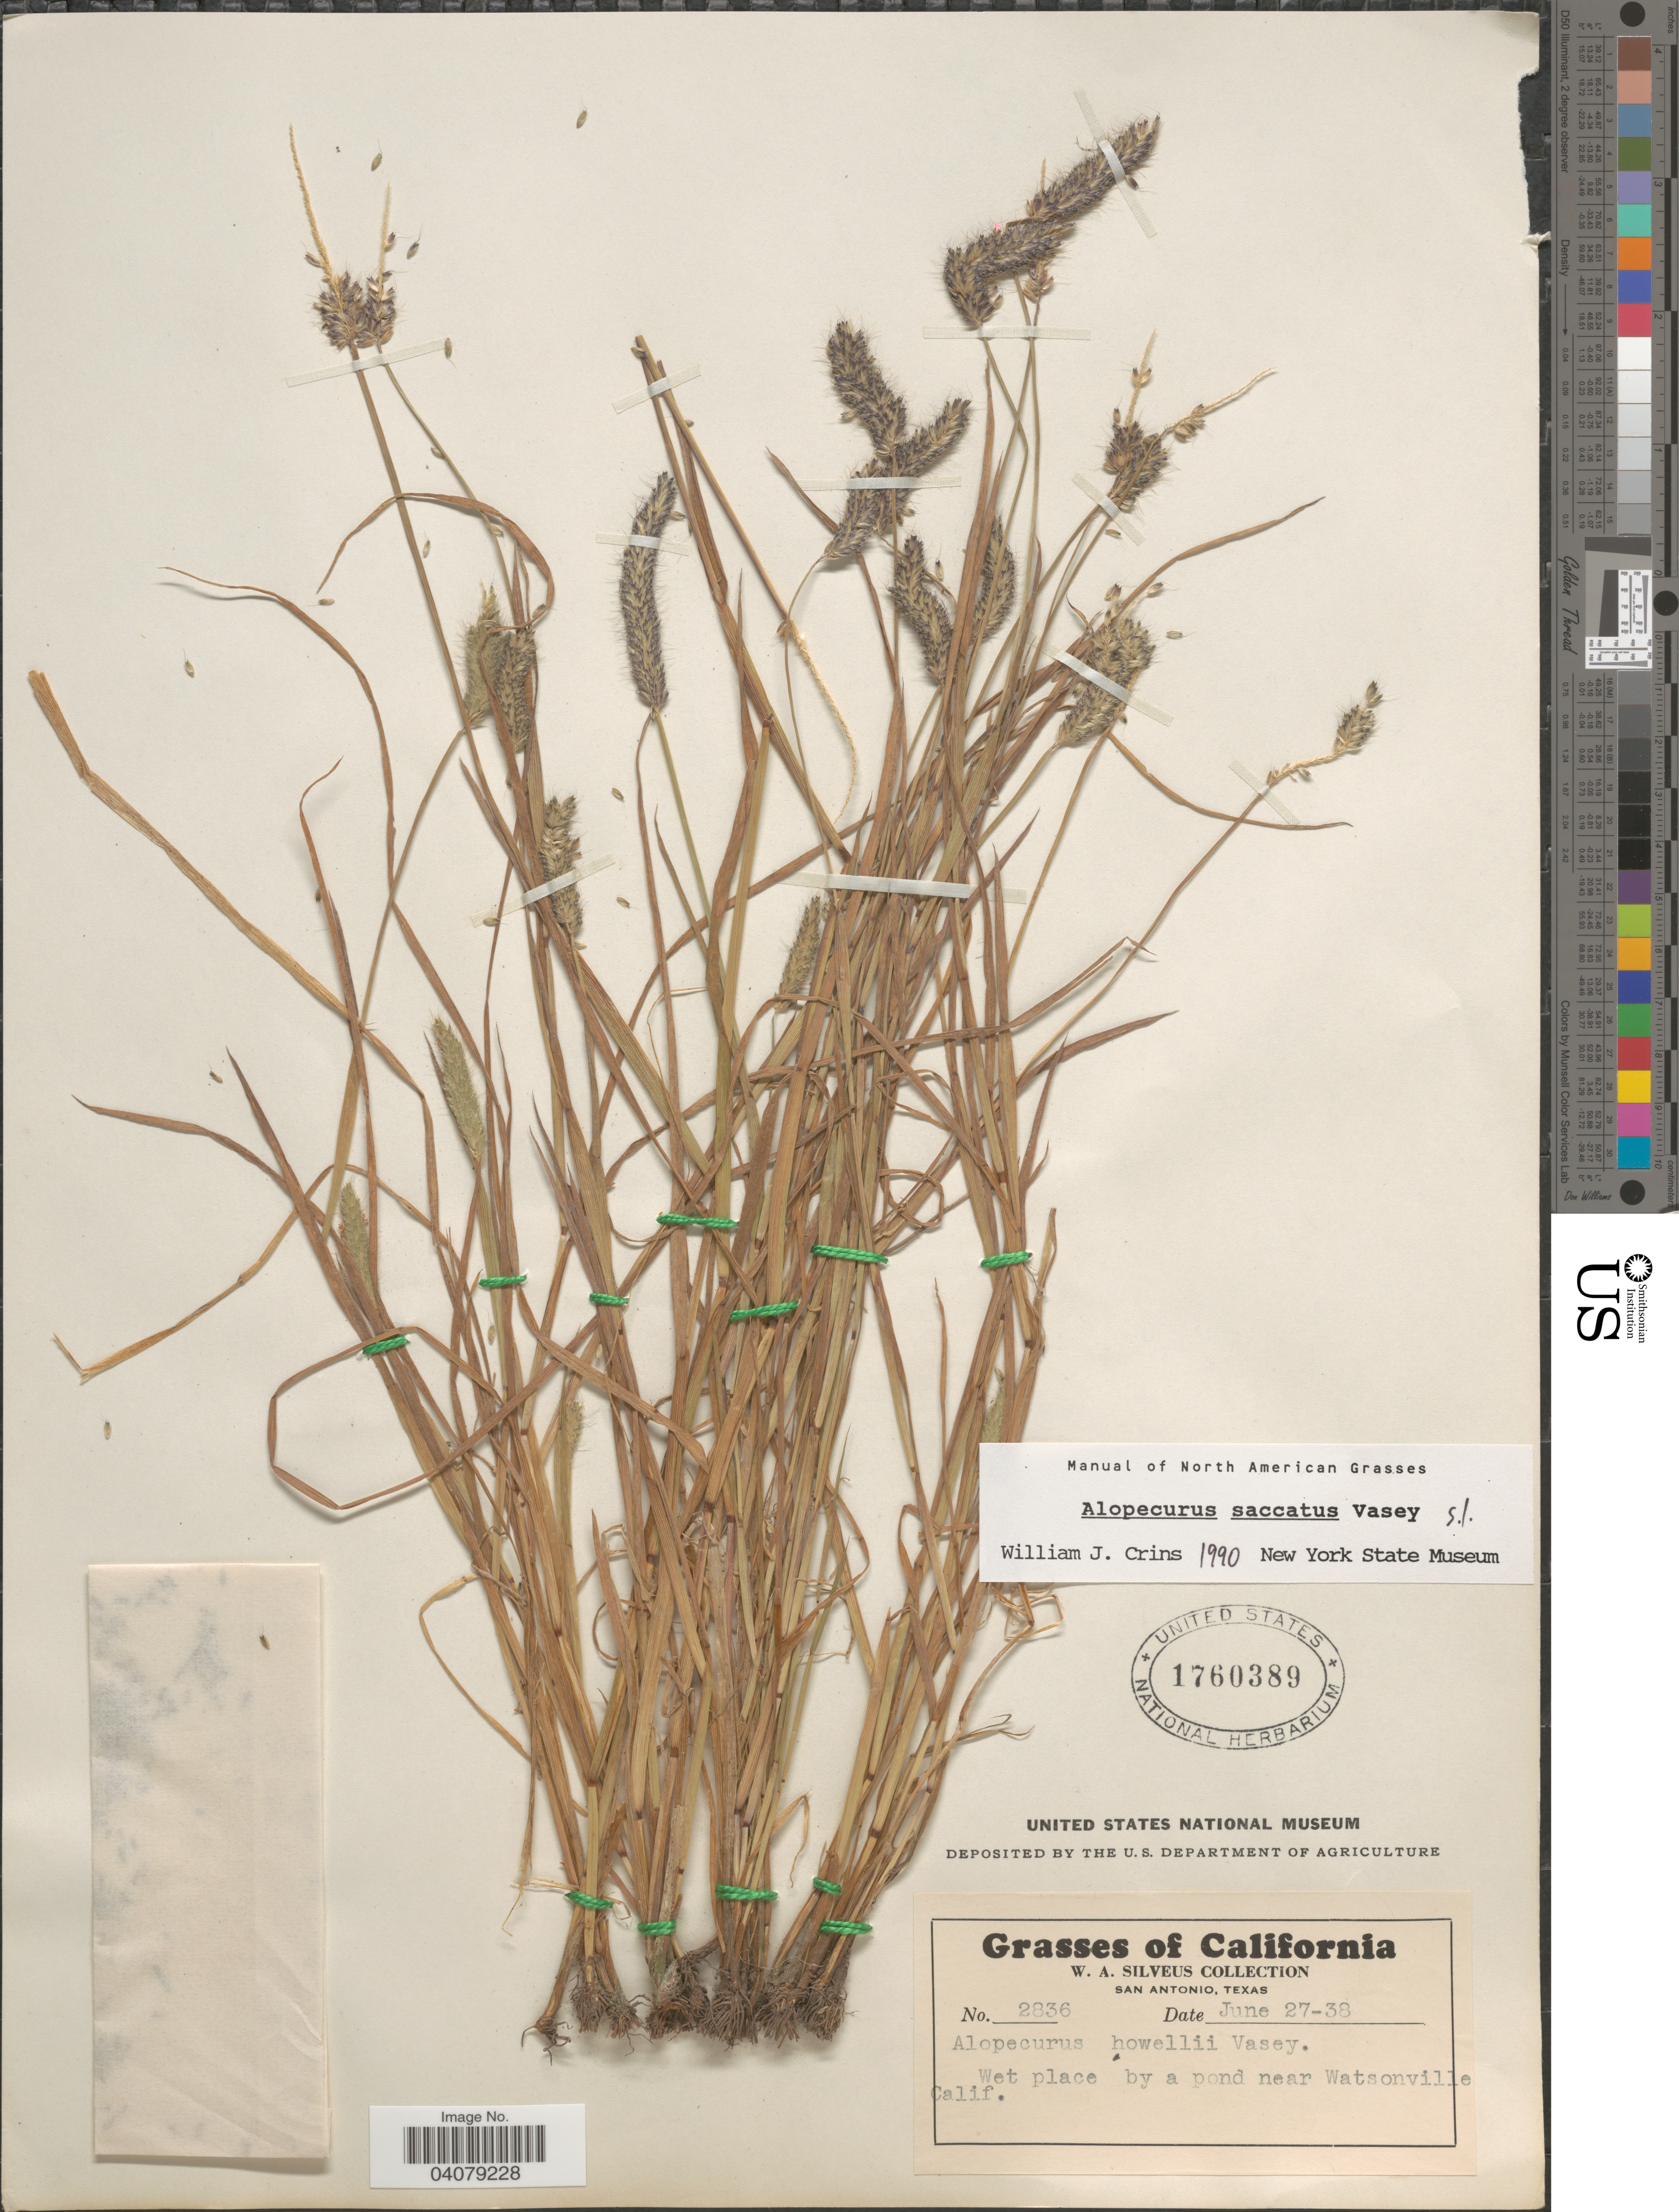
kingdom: Plantae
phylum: Tracheophyta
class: Liliopsida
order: Poales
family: Poaceae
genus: Alopecurus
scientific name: Alopecurus saccatus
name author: Vasey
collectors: W. Silveus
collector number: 2836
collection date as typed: Transcribed d/m/y: 27/6/38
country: United States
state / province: California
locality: Wet place by a pond near Watsonville.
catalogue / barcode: US 1760389